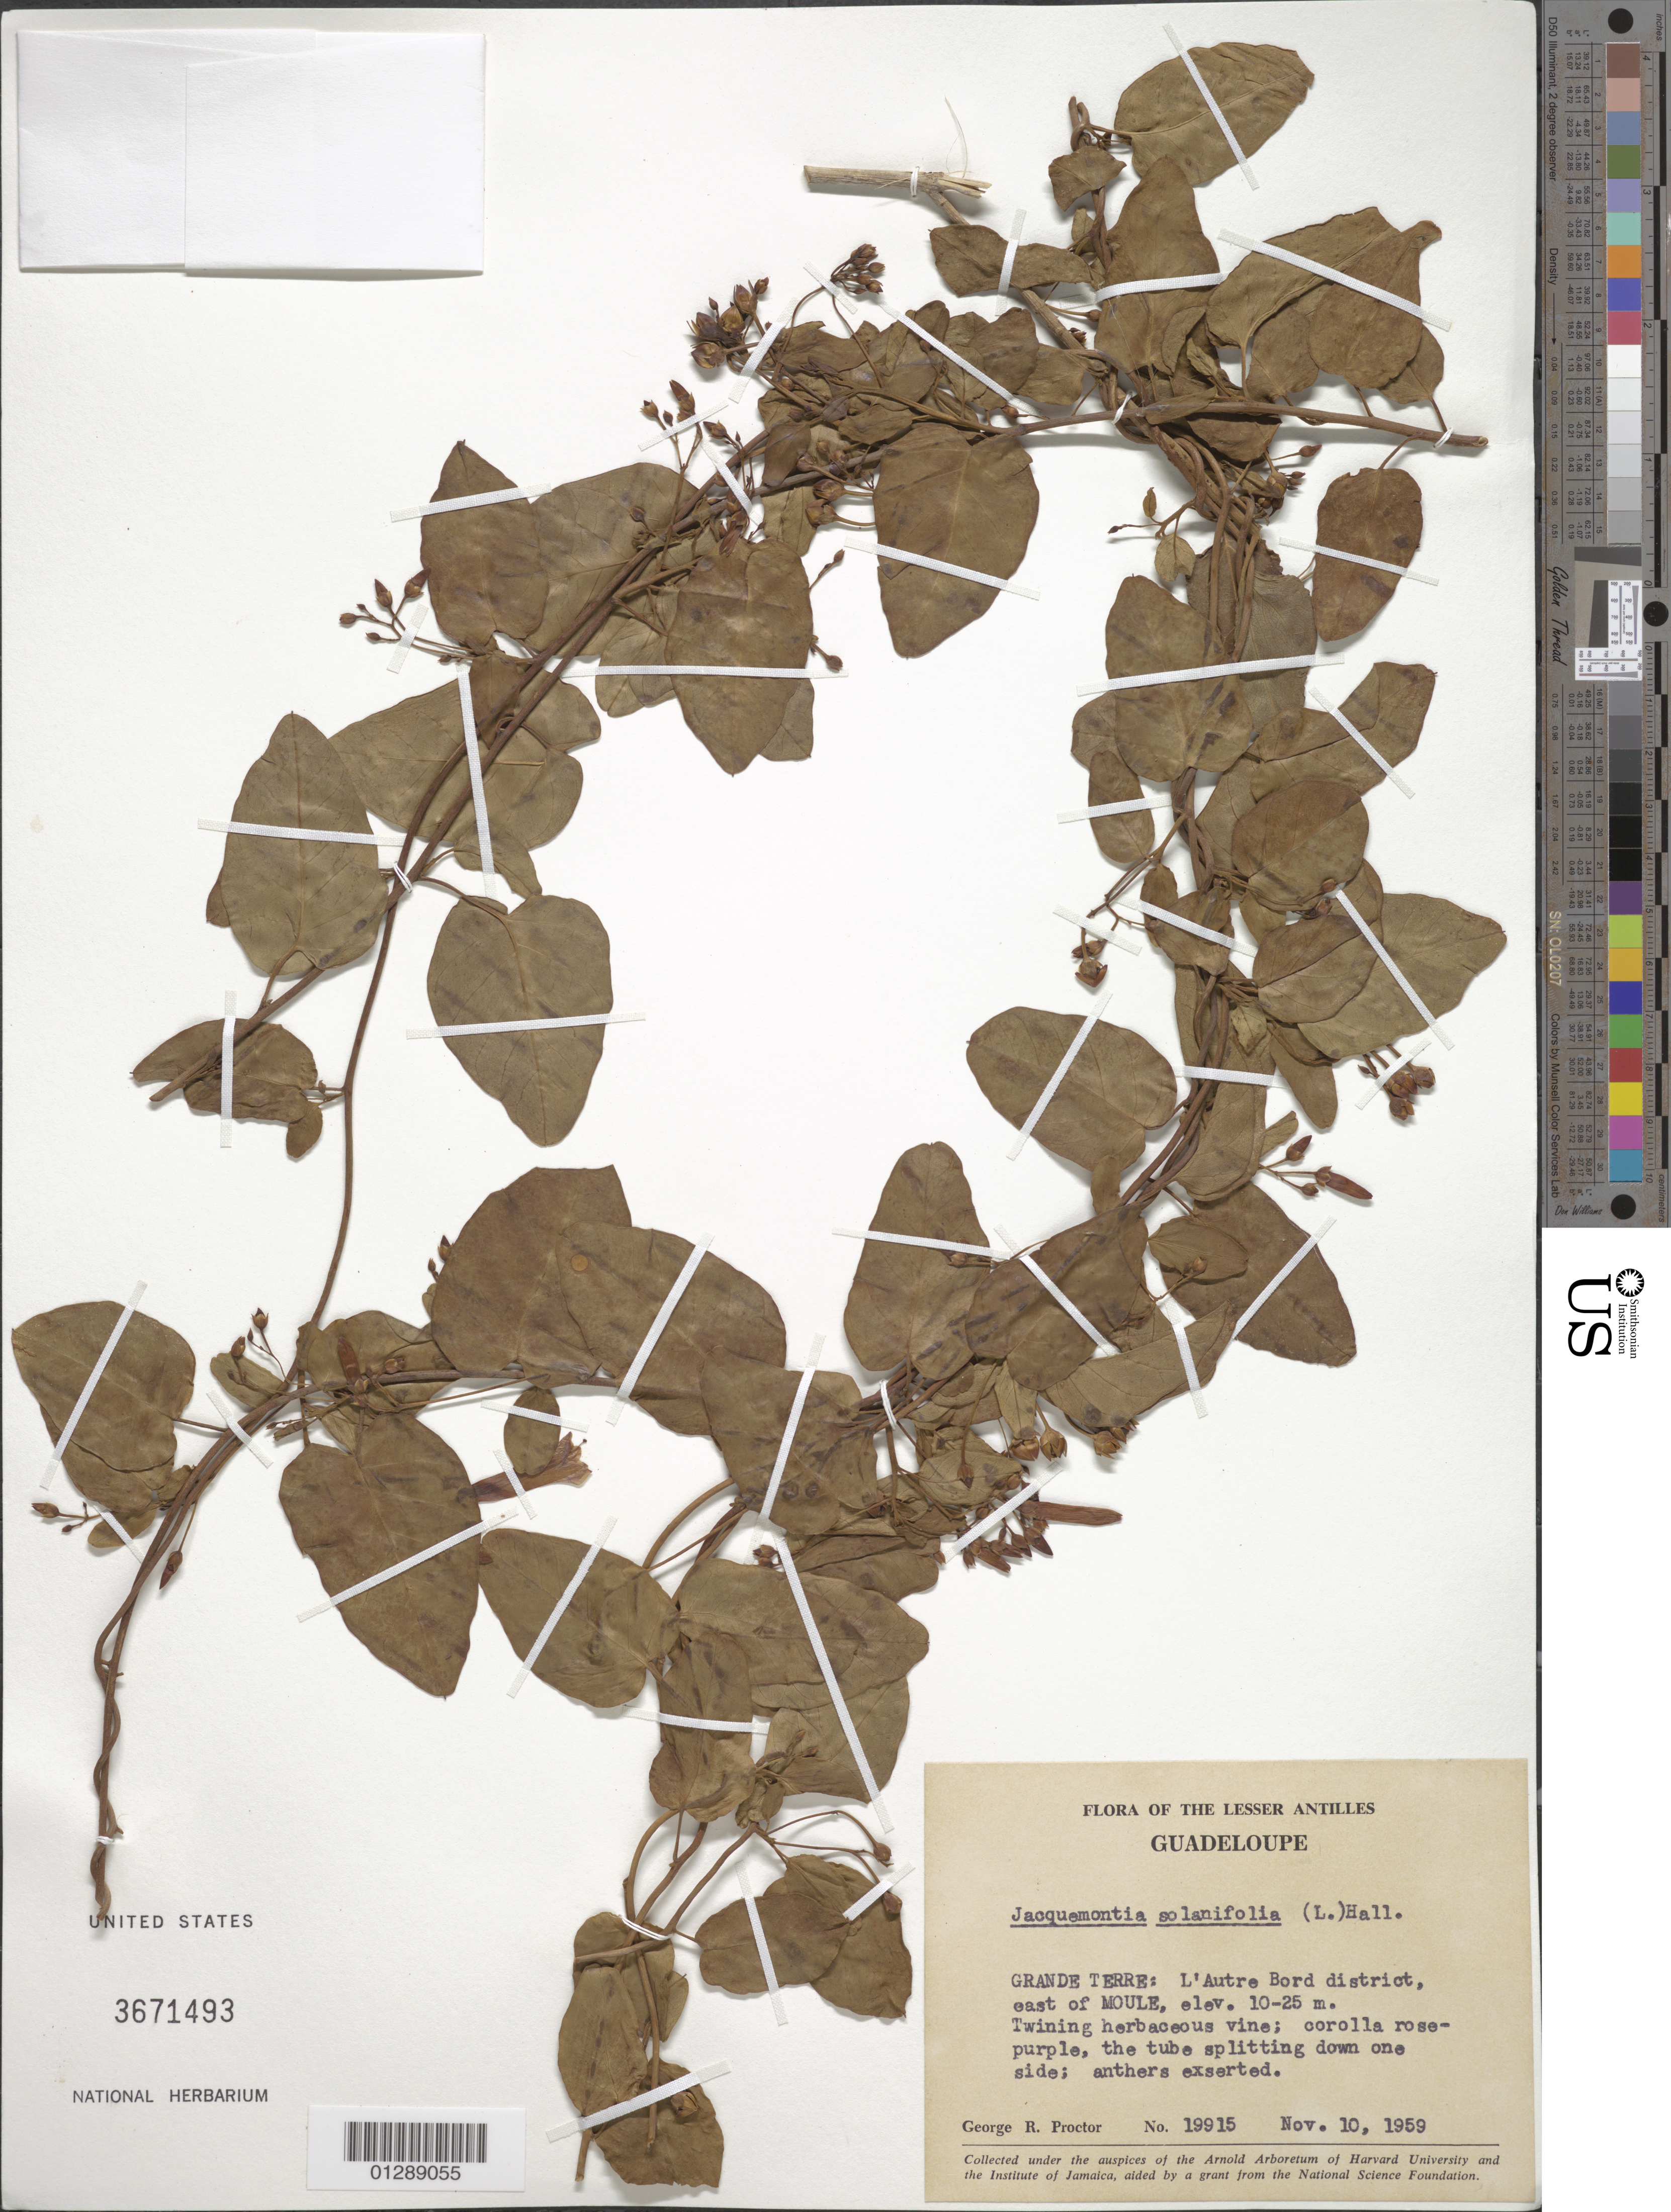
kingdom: Plantae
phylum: Tracheophyta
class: Magnoliopsida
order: Solanales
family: Convolvulaceae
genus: Jacquemontia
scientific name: Jacquemontia solanifolia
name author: (L.) Hallier f.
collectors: G. R. Proctor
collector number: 19915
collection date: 1959-11-10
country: Guadeloupe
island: Grande-Terre I.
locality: L'Autre Bord District, E of Moule.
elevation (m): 3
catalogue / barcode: US 3671493